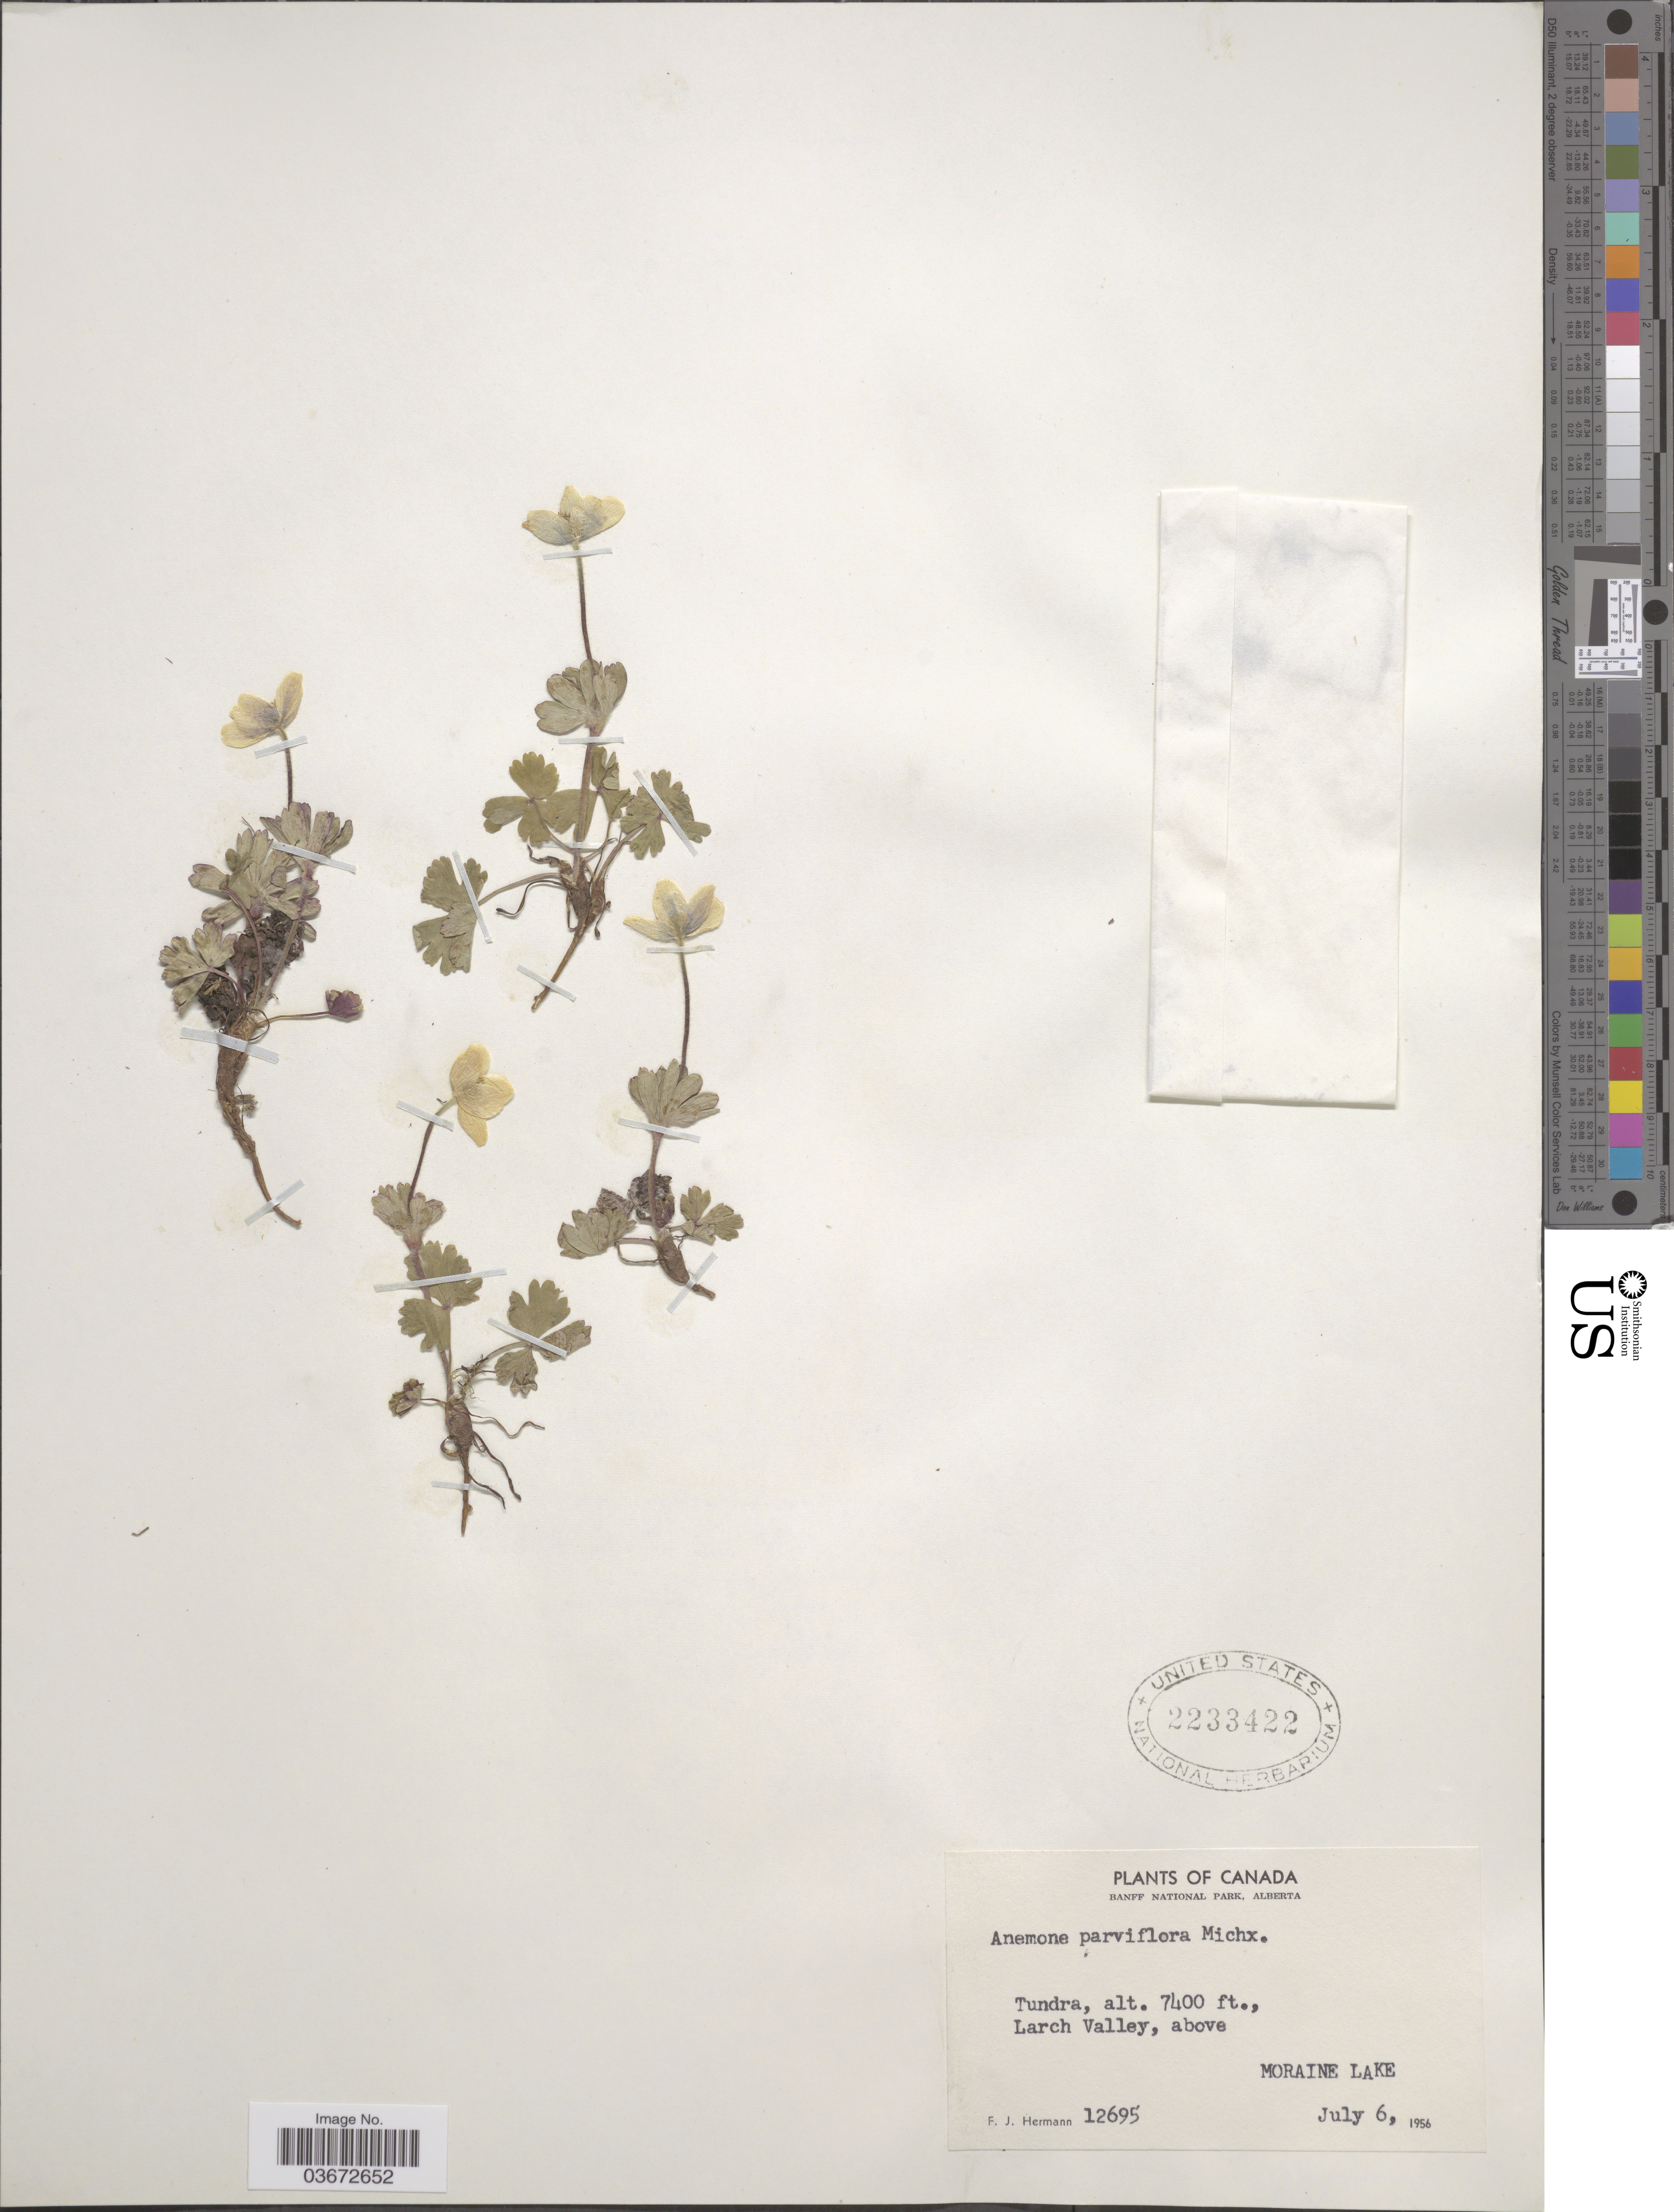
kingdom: Plantae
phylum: Tracheophyta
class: Magnoliopsida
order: Ranunculales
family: Ranunculaceae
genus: Anemone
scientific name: Anemone parviflora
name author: Michx.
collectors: F. J. Hermann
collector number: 12695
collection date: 1956-07-06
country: Canada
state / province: Alberta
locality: Banff National Park. Tundra. Larch Valley, above Moraine Lake.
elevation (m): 2256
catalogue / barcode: US 2233422